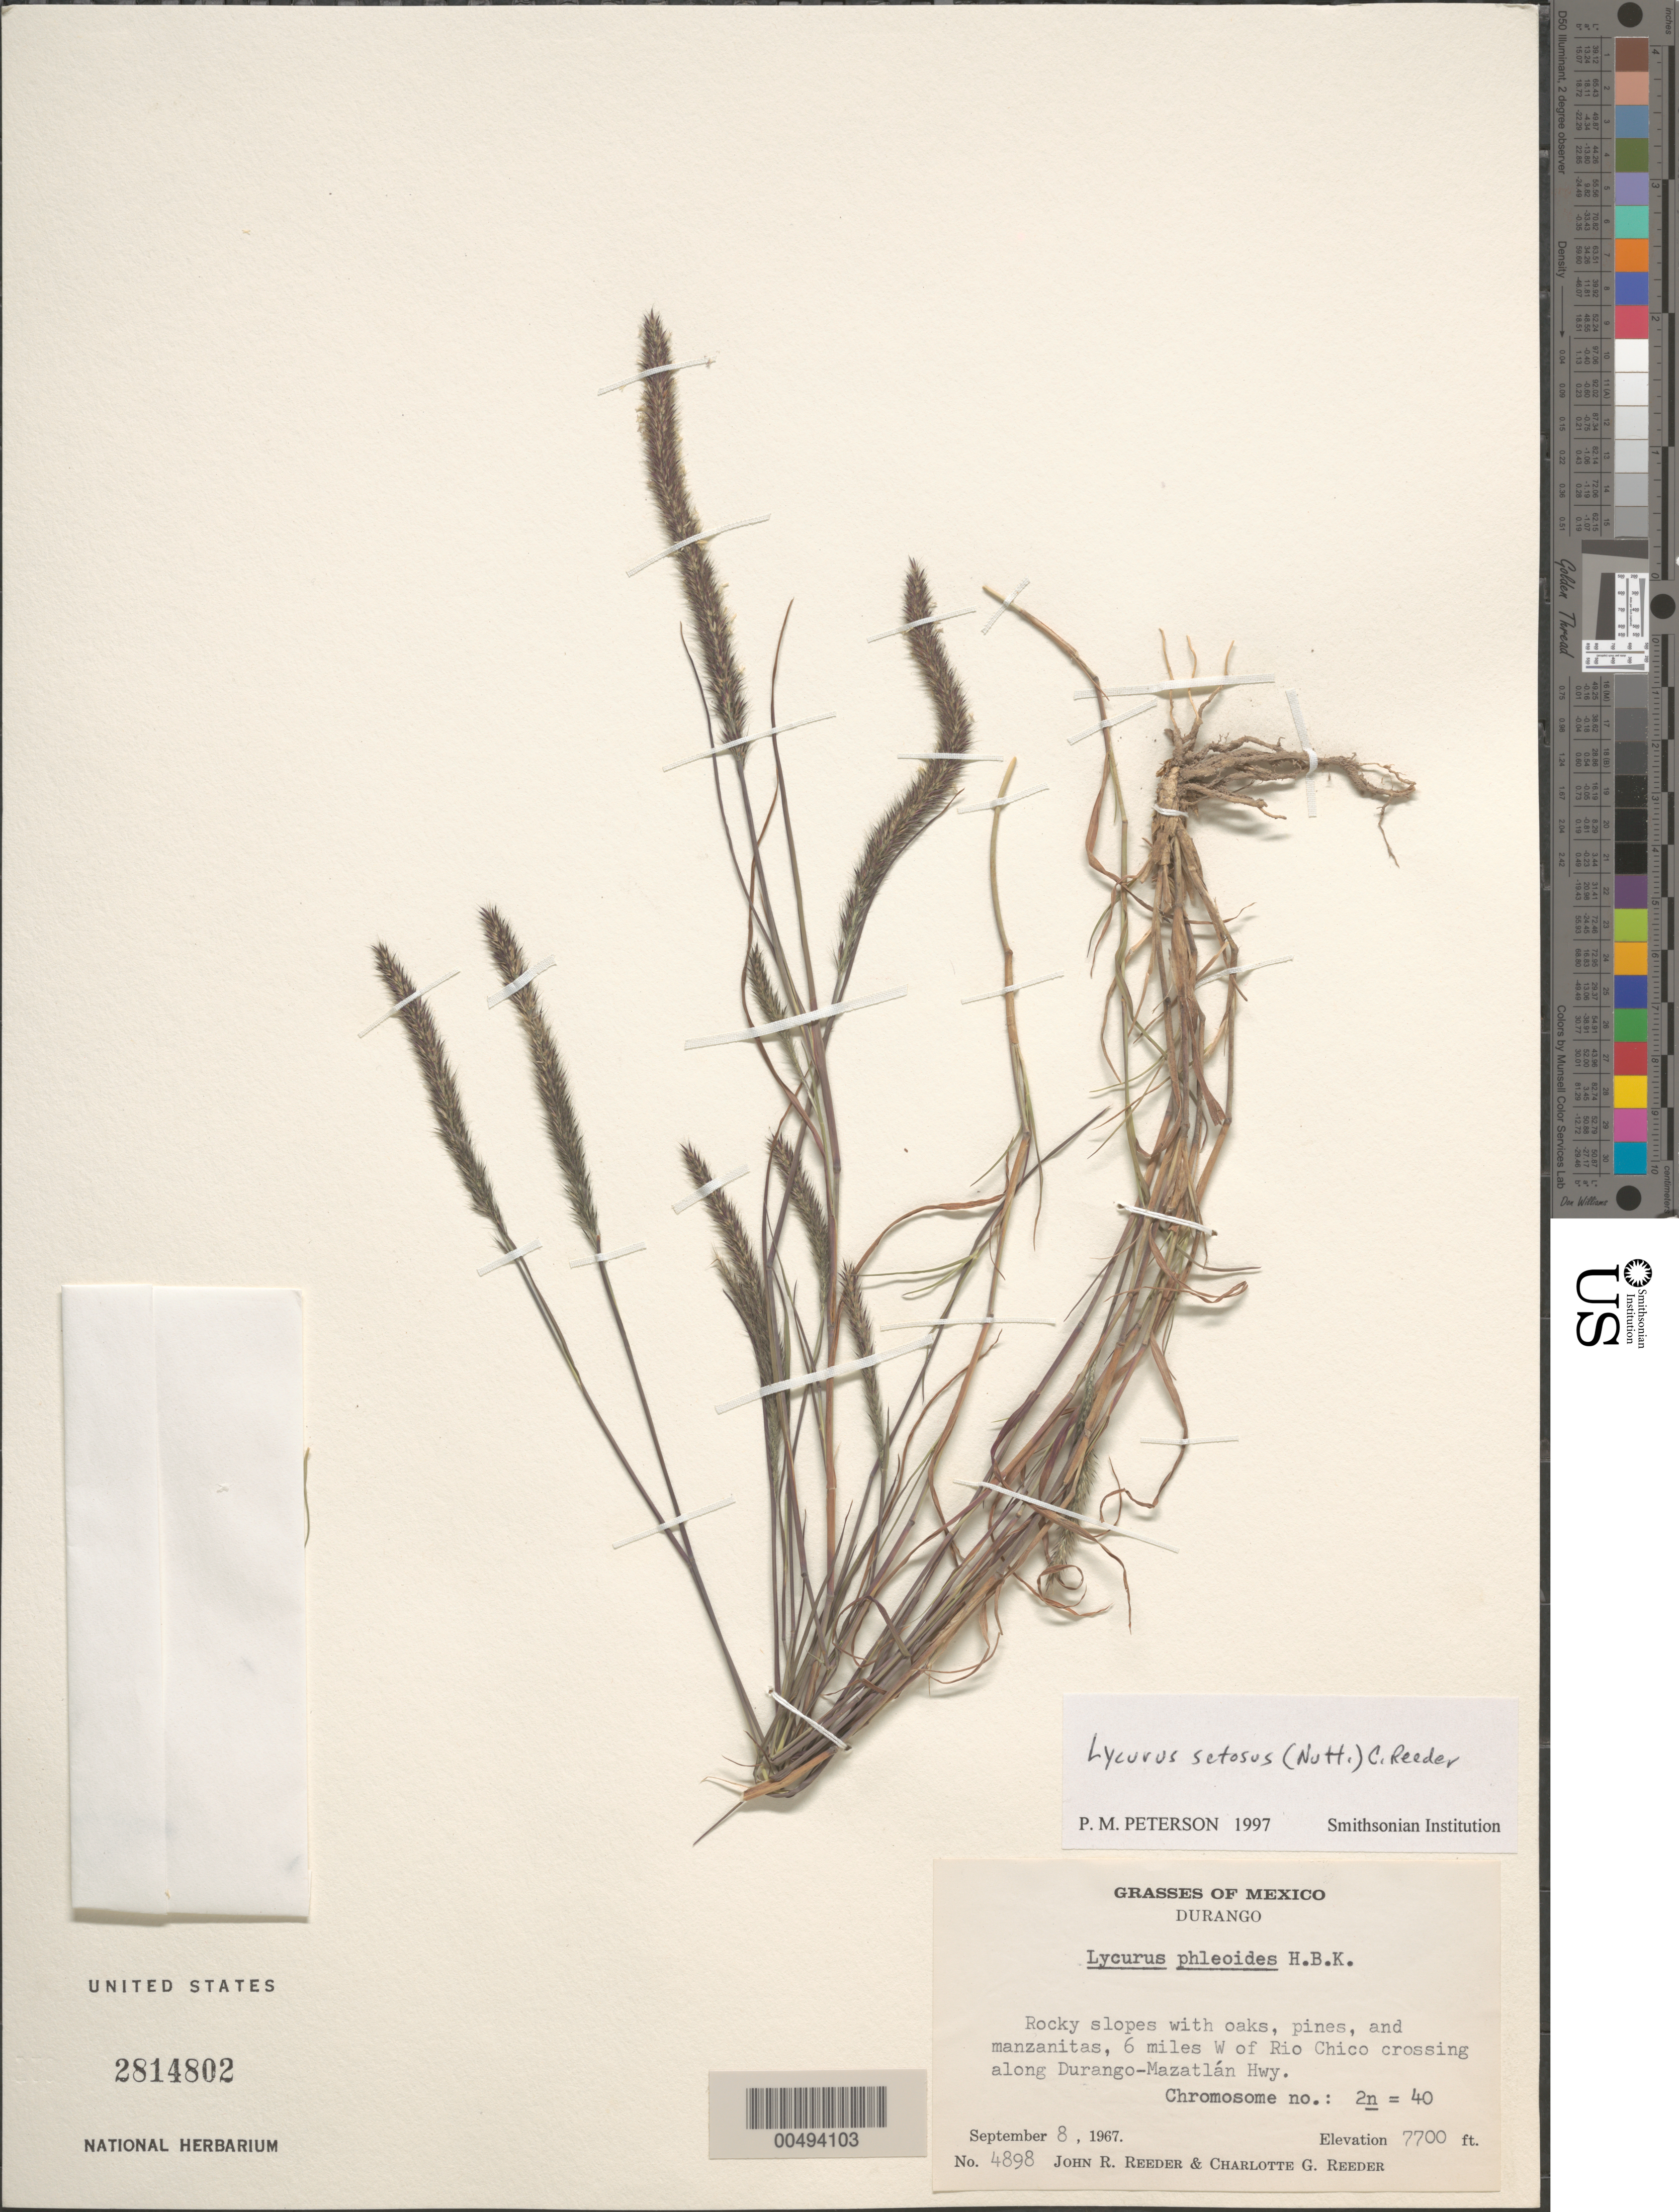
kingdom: Plantae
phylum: Tracheophyta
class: Liliopsida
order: Poales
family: Poaceae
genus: Lycurus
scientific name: Lycurus setosus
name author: (Nutt.) C. Reeder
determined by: Peterson, Paul M., (BOT), Smithsonian Institution - National Museum of Natural History (UNITED STATES)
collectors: J. R. Reeder & C. G. Reeder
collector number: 4898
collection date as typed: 8 Sep 1967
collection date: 1967-09-08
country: Mexico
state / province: Durango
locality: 6 mi W of Rio Chico crossing along Durango - Mazatlán Hwy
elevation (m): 2347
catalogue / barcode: US 2814802